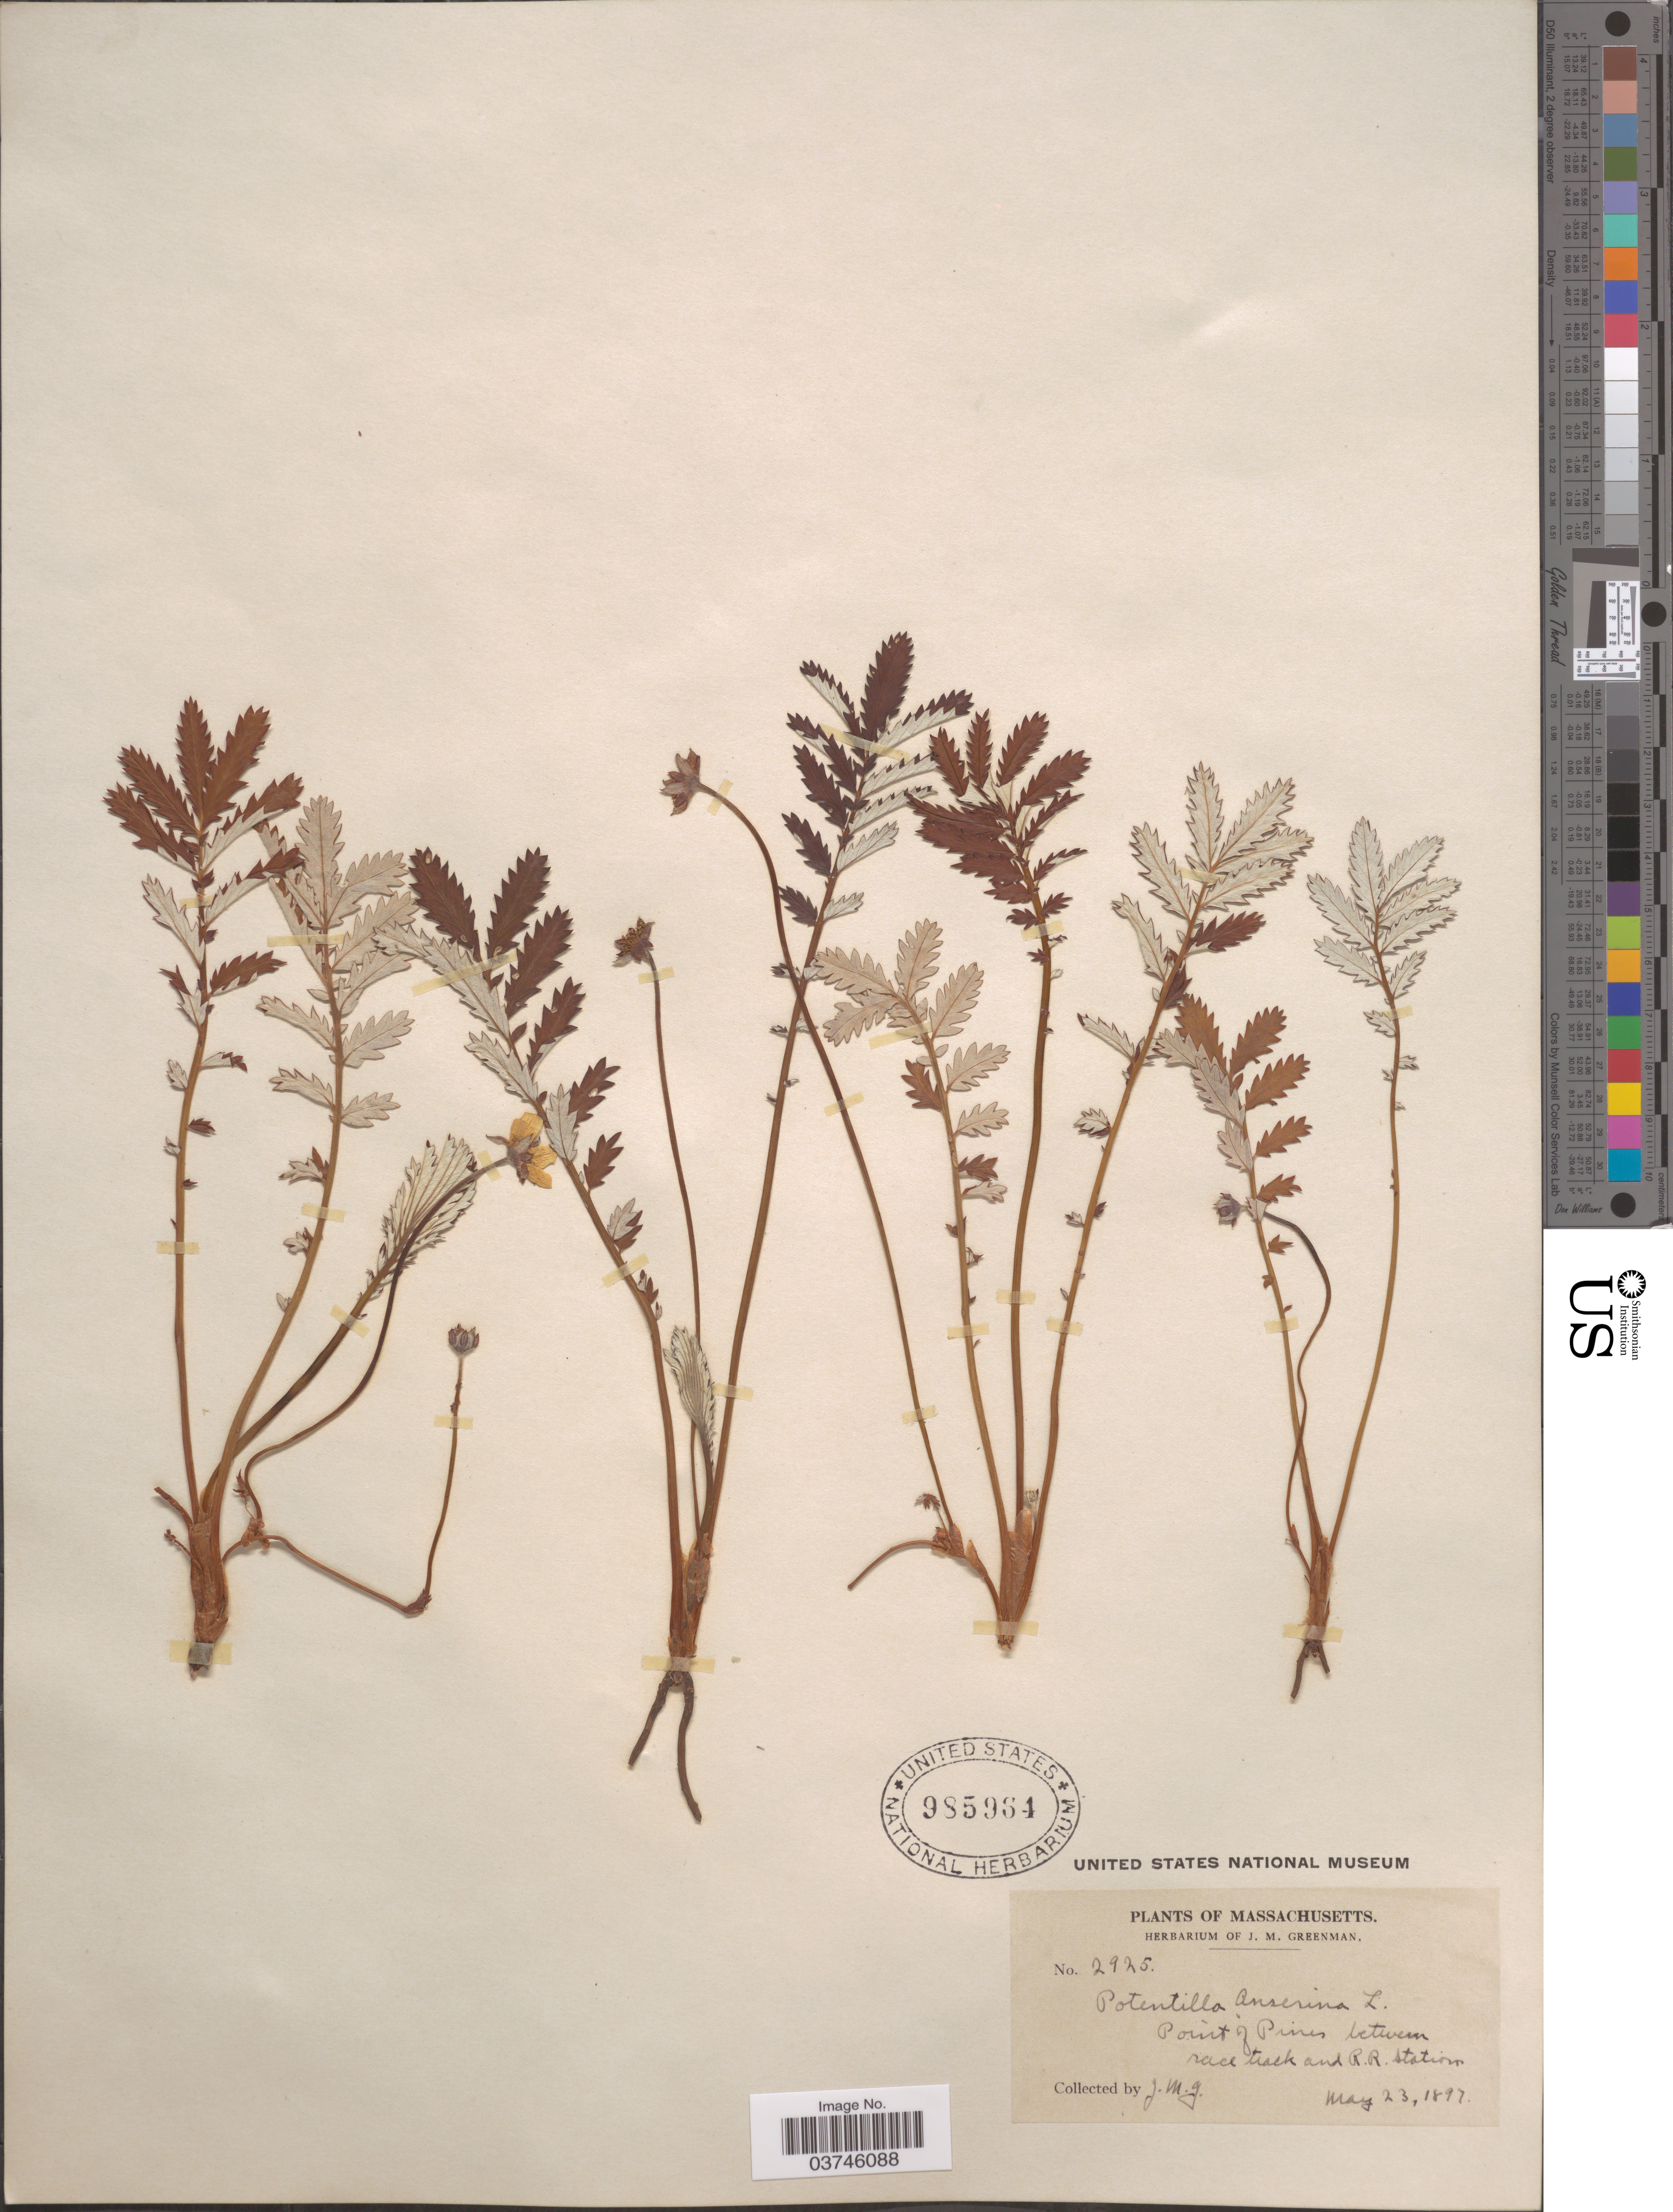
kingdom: Plantae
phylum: Tracheophyta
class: Magnoliopsida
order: Rosales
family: Rosaceae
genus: Argentina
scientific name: Argentina anserina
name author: (L.) Rydb.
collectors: J. M. Greenman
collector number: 2925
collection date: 1897-05-23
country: United States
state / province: Massachusetts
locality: Point of Pines between race track and R.R. station.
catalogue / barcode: US 985964